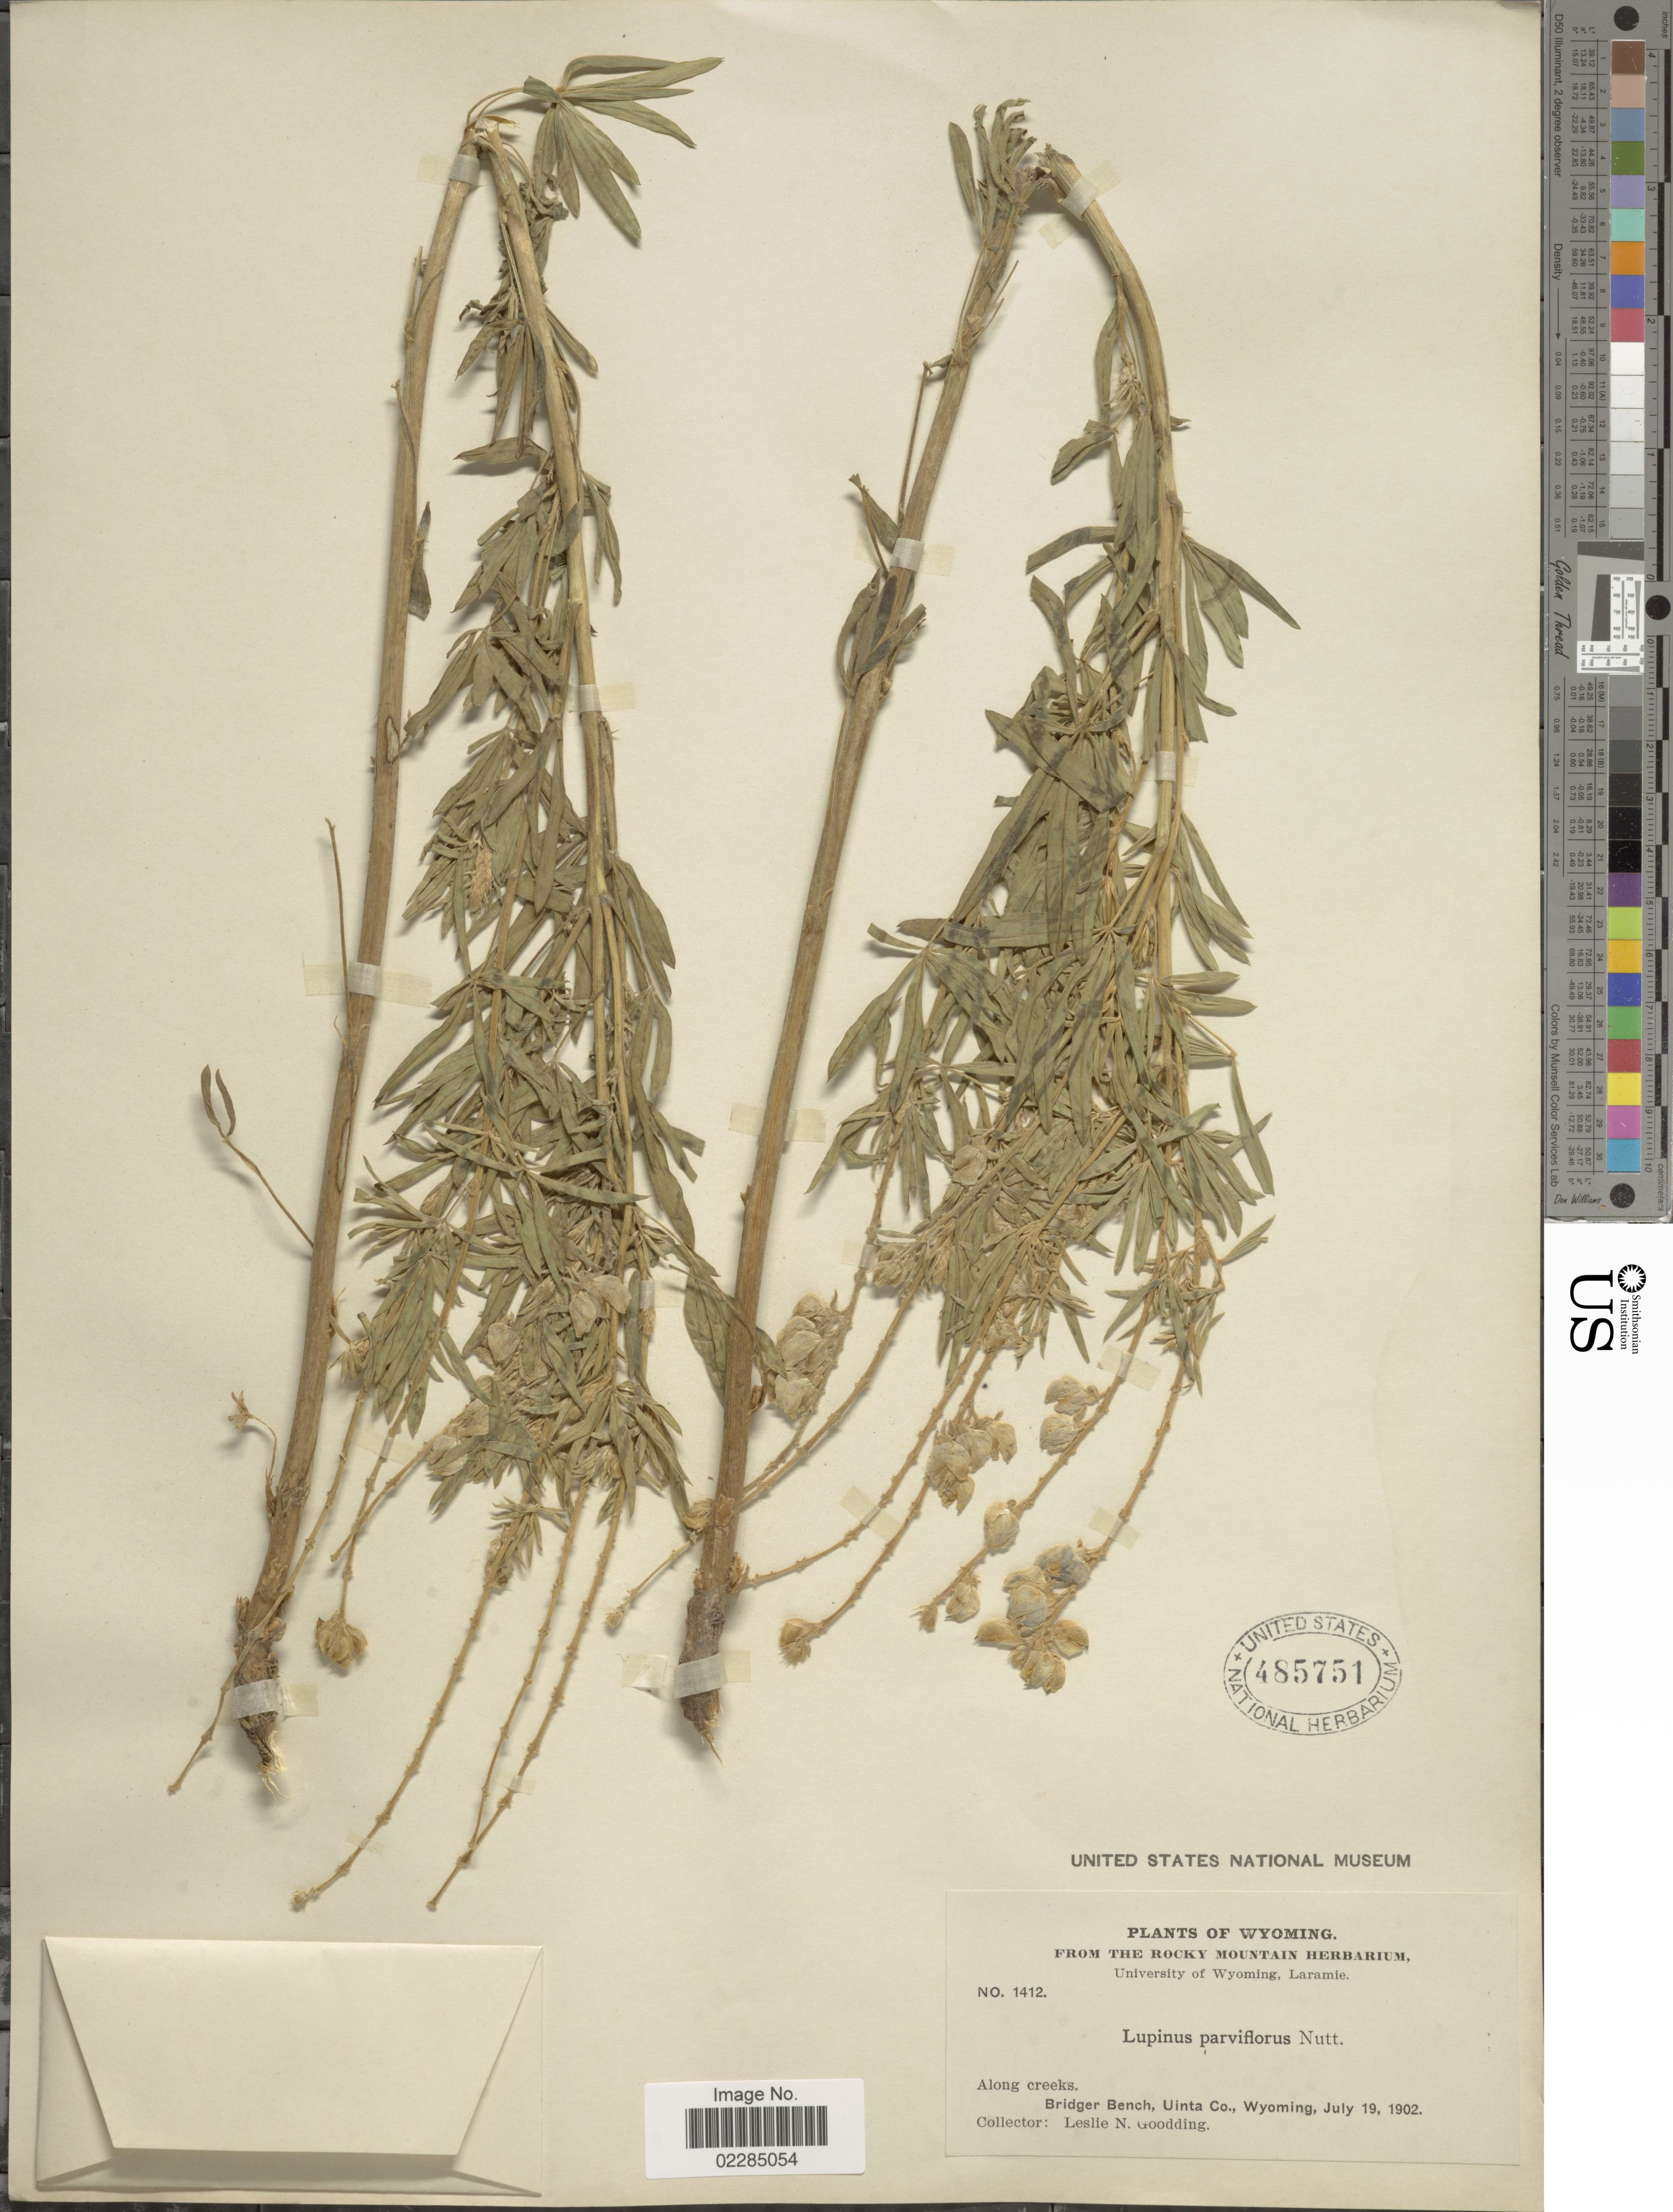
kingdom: Plantae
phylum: Tracheophyta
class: Magnoliopsida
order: Fabales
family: Fabaceae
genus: Lupinus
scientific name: Lupinus decumbens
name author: Torr.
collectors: L. N. Goodding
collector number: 1412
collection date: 1902-07-19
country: United States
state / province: Wyoming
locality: Along creeks. Bridger Bench, Uinta Co.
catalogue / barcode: US 485751